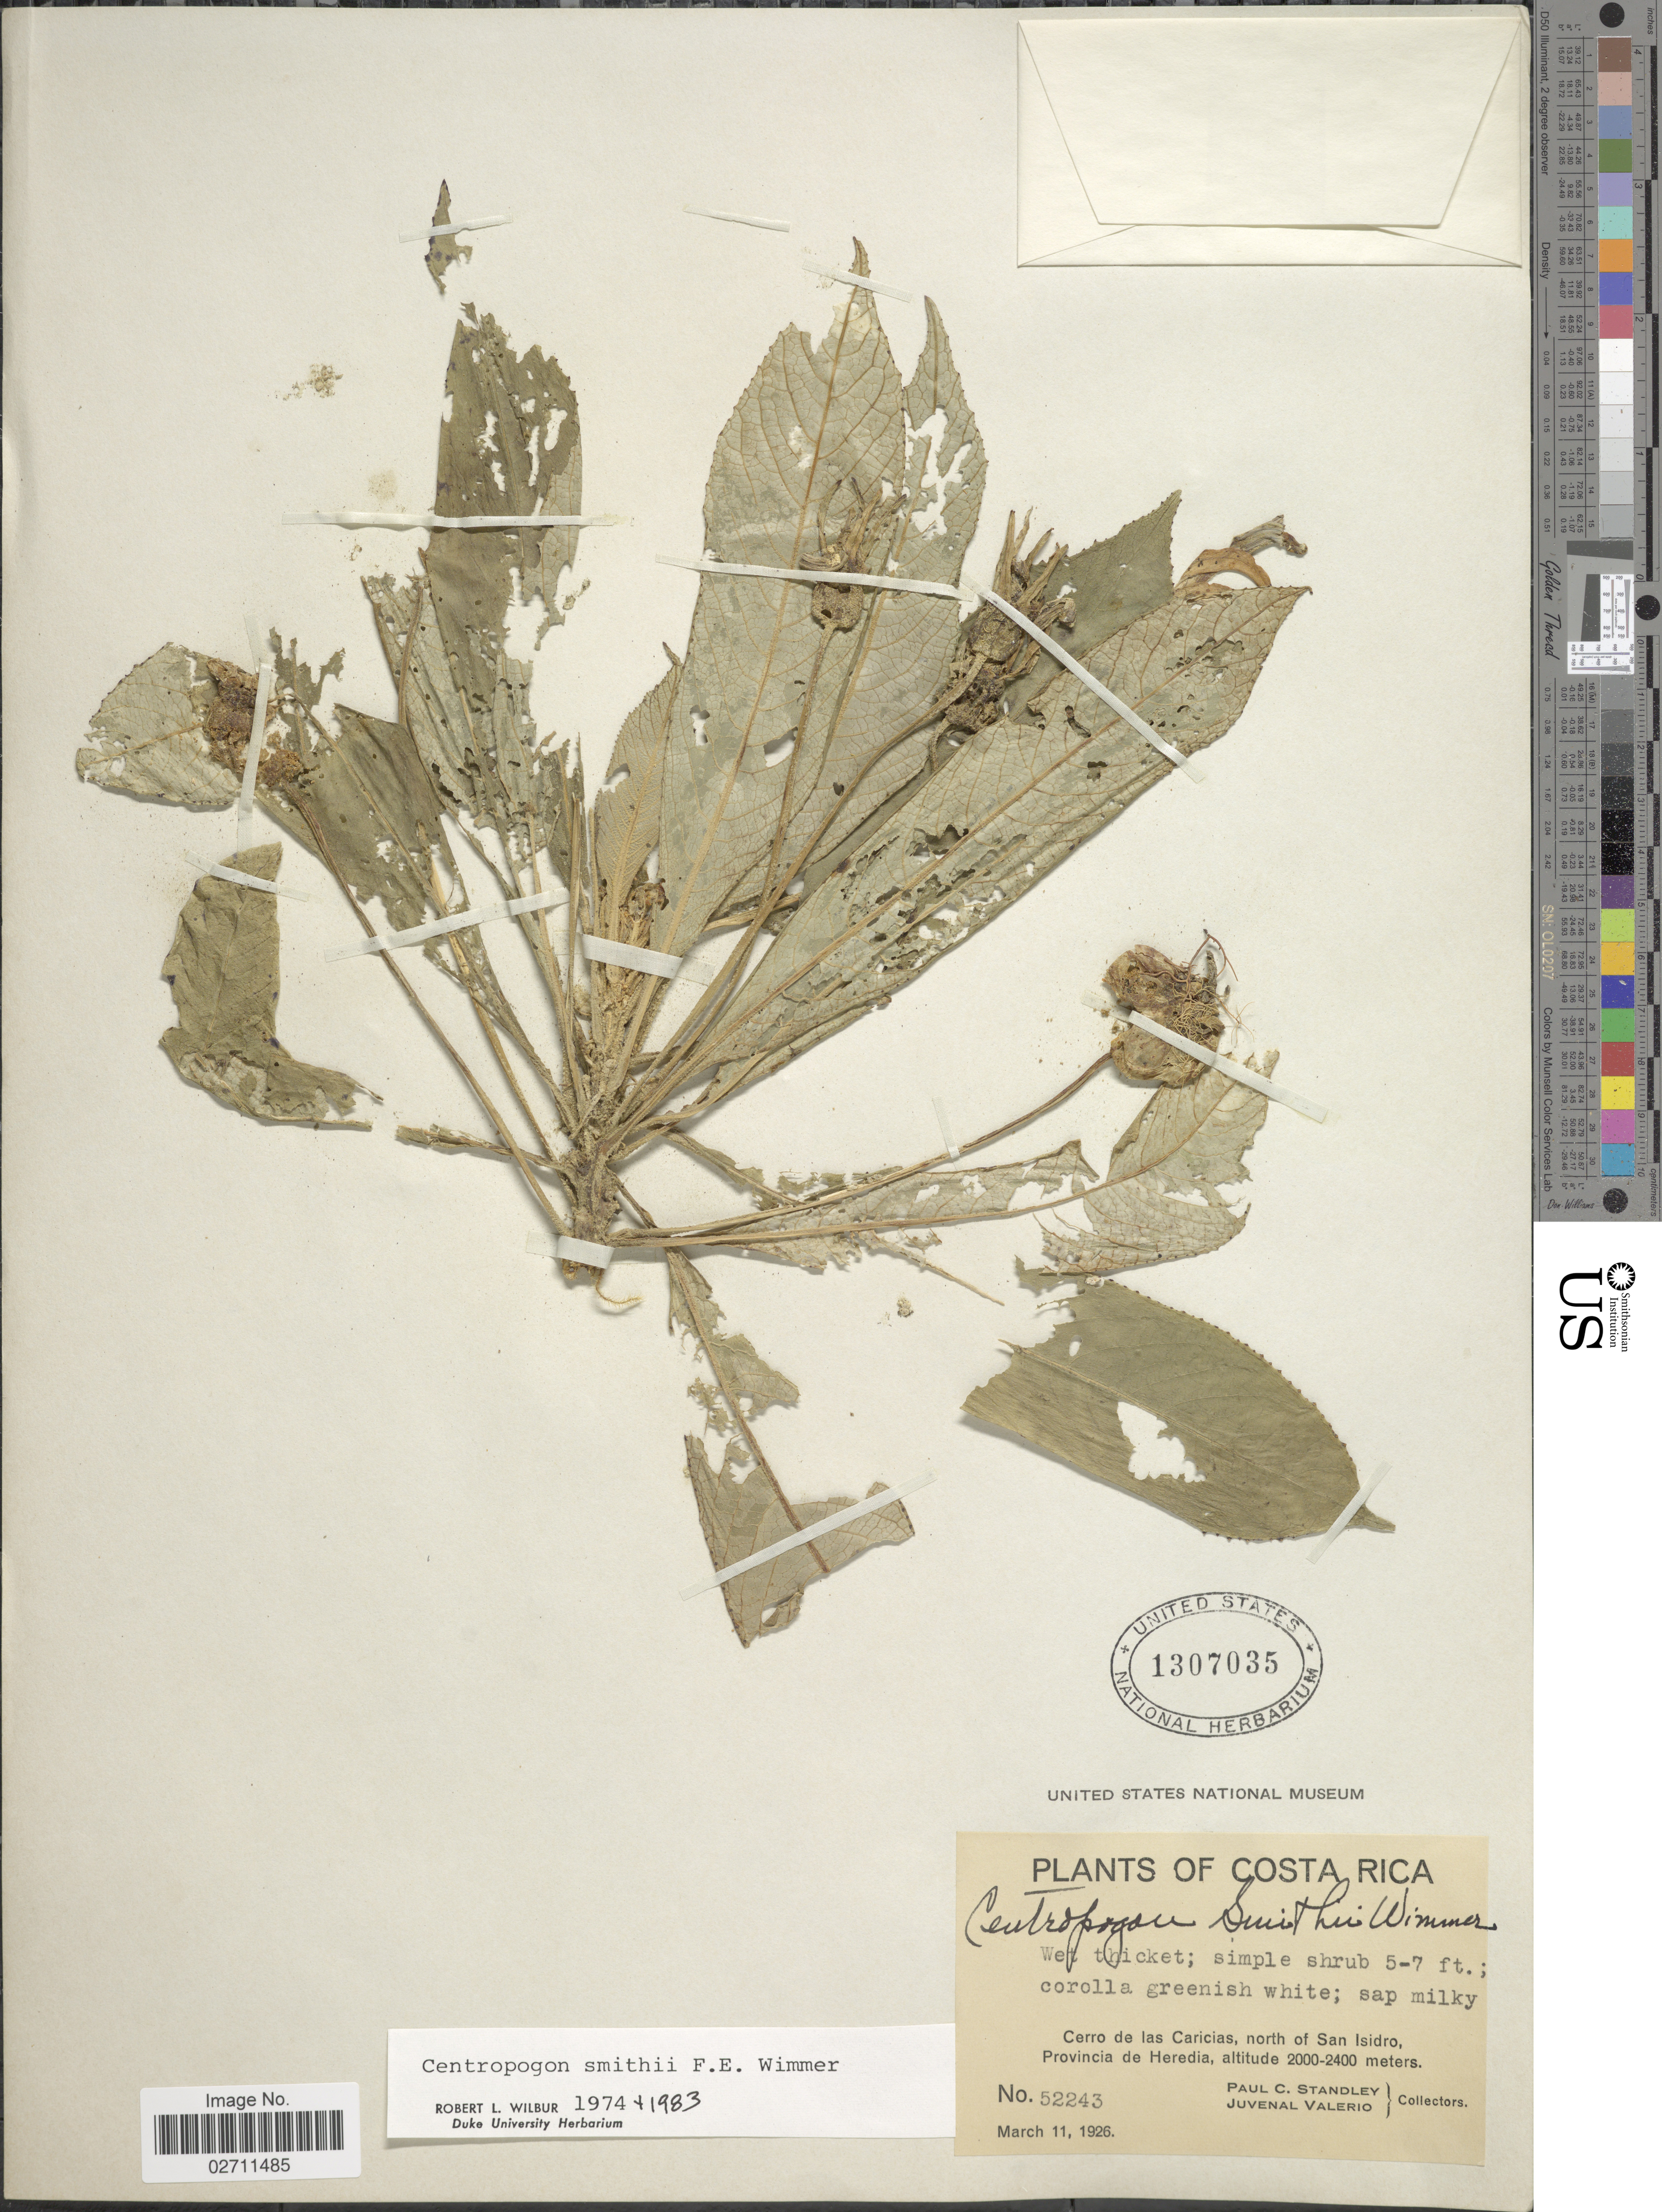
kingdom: Plantae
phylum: Tracheophyta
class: Magnoliopsida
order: Asterales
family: Campanulaceae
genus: Centropogon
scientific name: Centropogon smithii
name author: E. Wimm.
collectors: P. C. Standley & J. Valerio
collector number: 52243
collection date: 1926-03-11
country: Costa Rica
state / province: Heredia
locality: Cerro de las Caricias, north of San Isidro.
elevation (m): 2000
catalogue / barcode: US 1307035